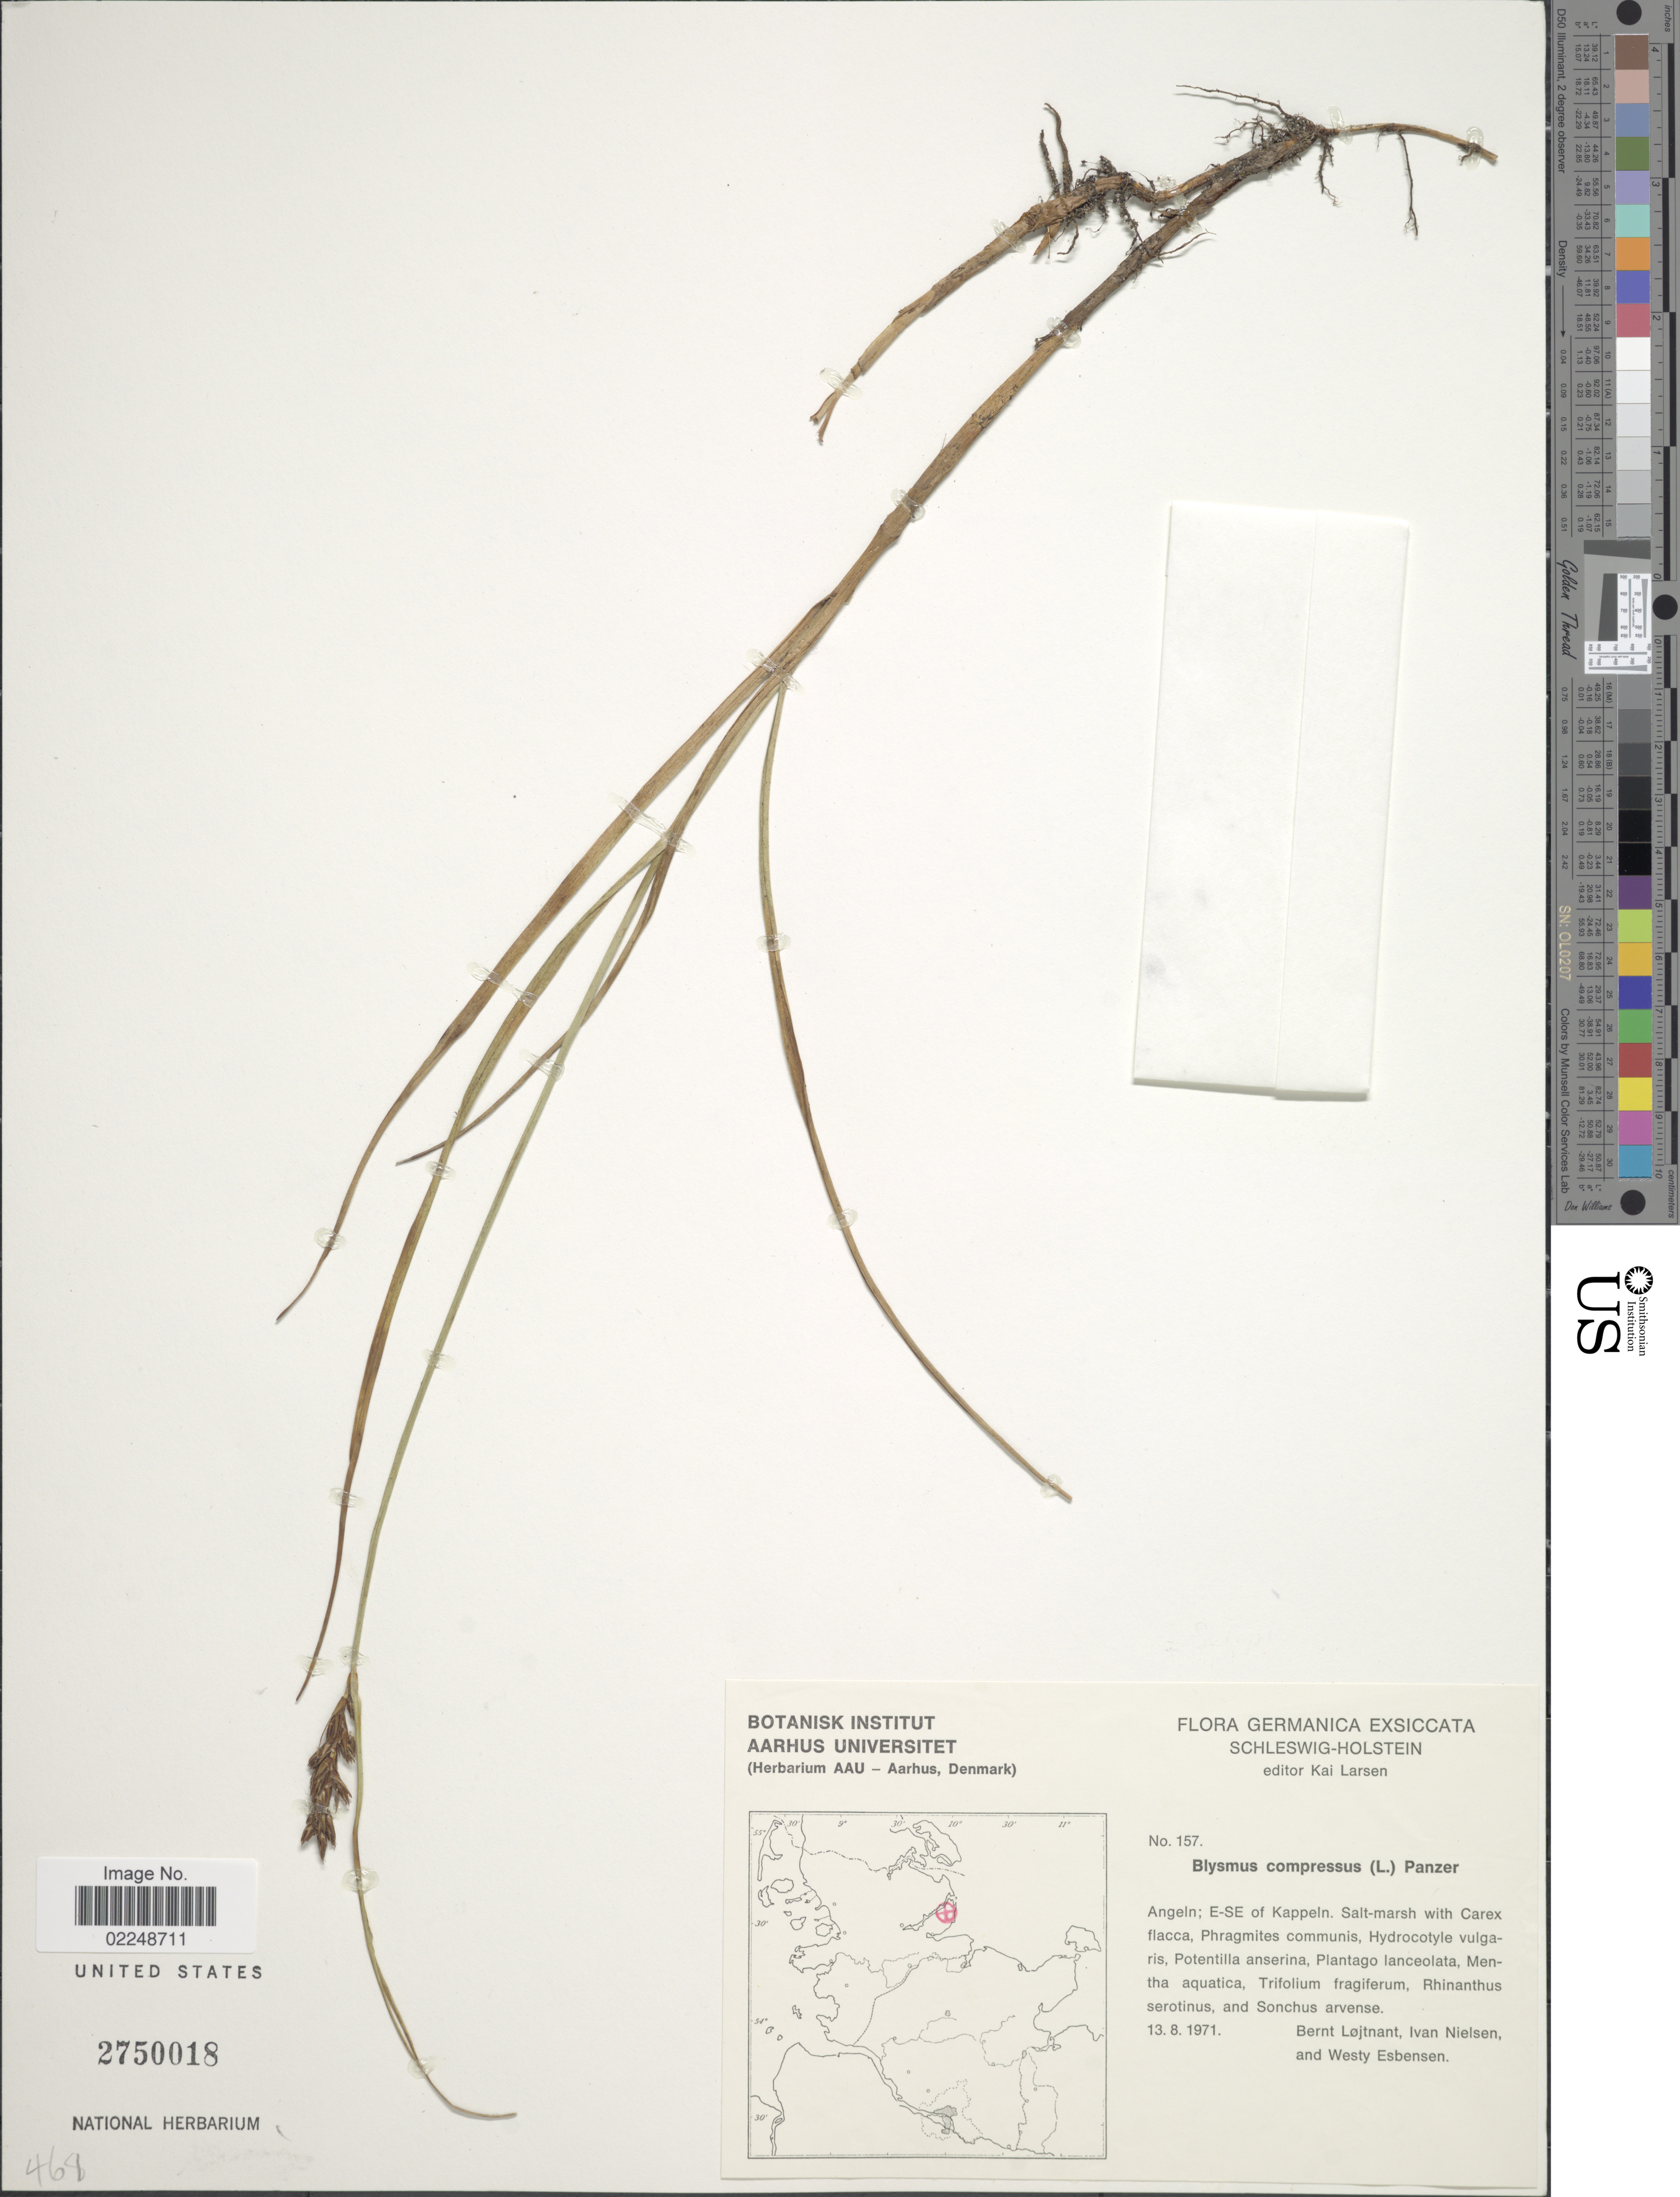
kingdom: Plantae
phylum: Tracheophyta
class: Liliopsida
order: Poales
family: Cyperaceae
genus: Blysmus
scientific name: Blysmus compressus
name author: (L.) Panzer ex Link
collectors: B. Löjtnant, I. C. Nielsen & B. Esbensen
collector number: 157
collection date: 1971-08-13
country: Germany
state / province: Schleswig-Holstein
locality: Angeln; E-SE of Kappein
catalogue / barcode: US 2750018